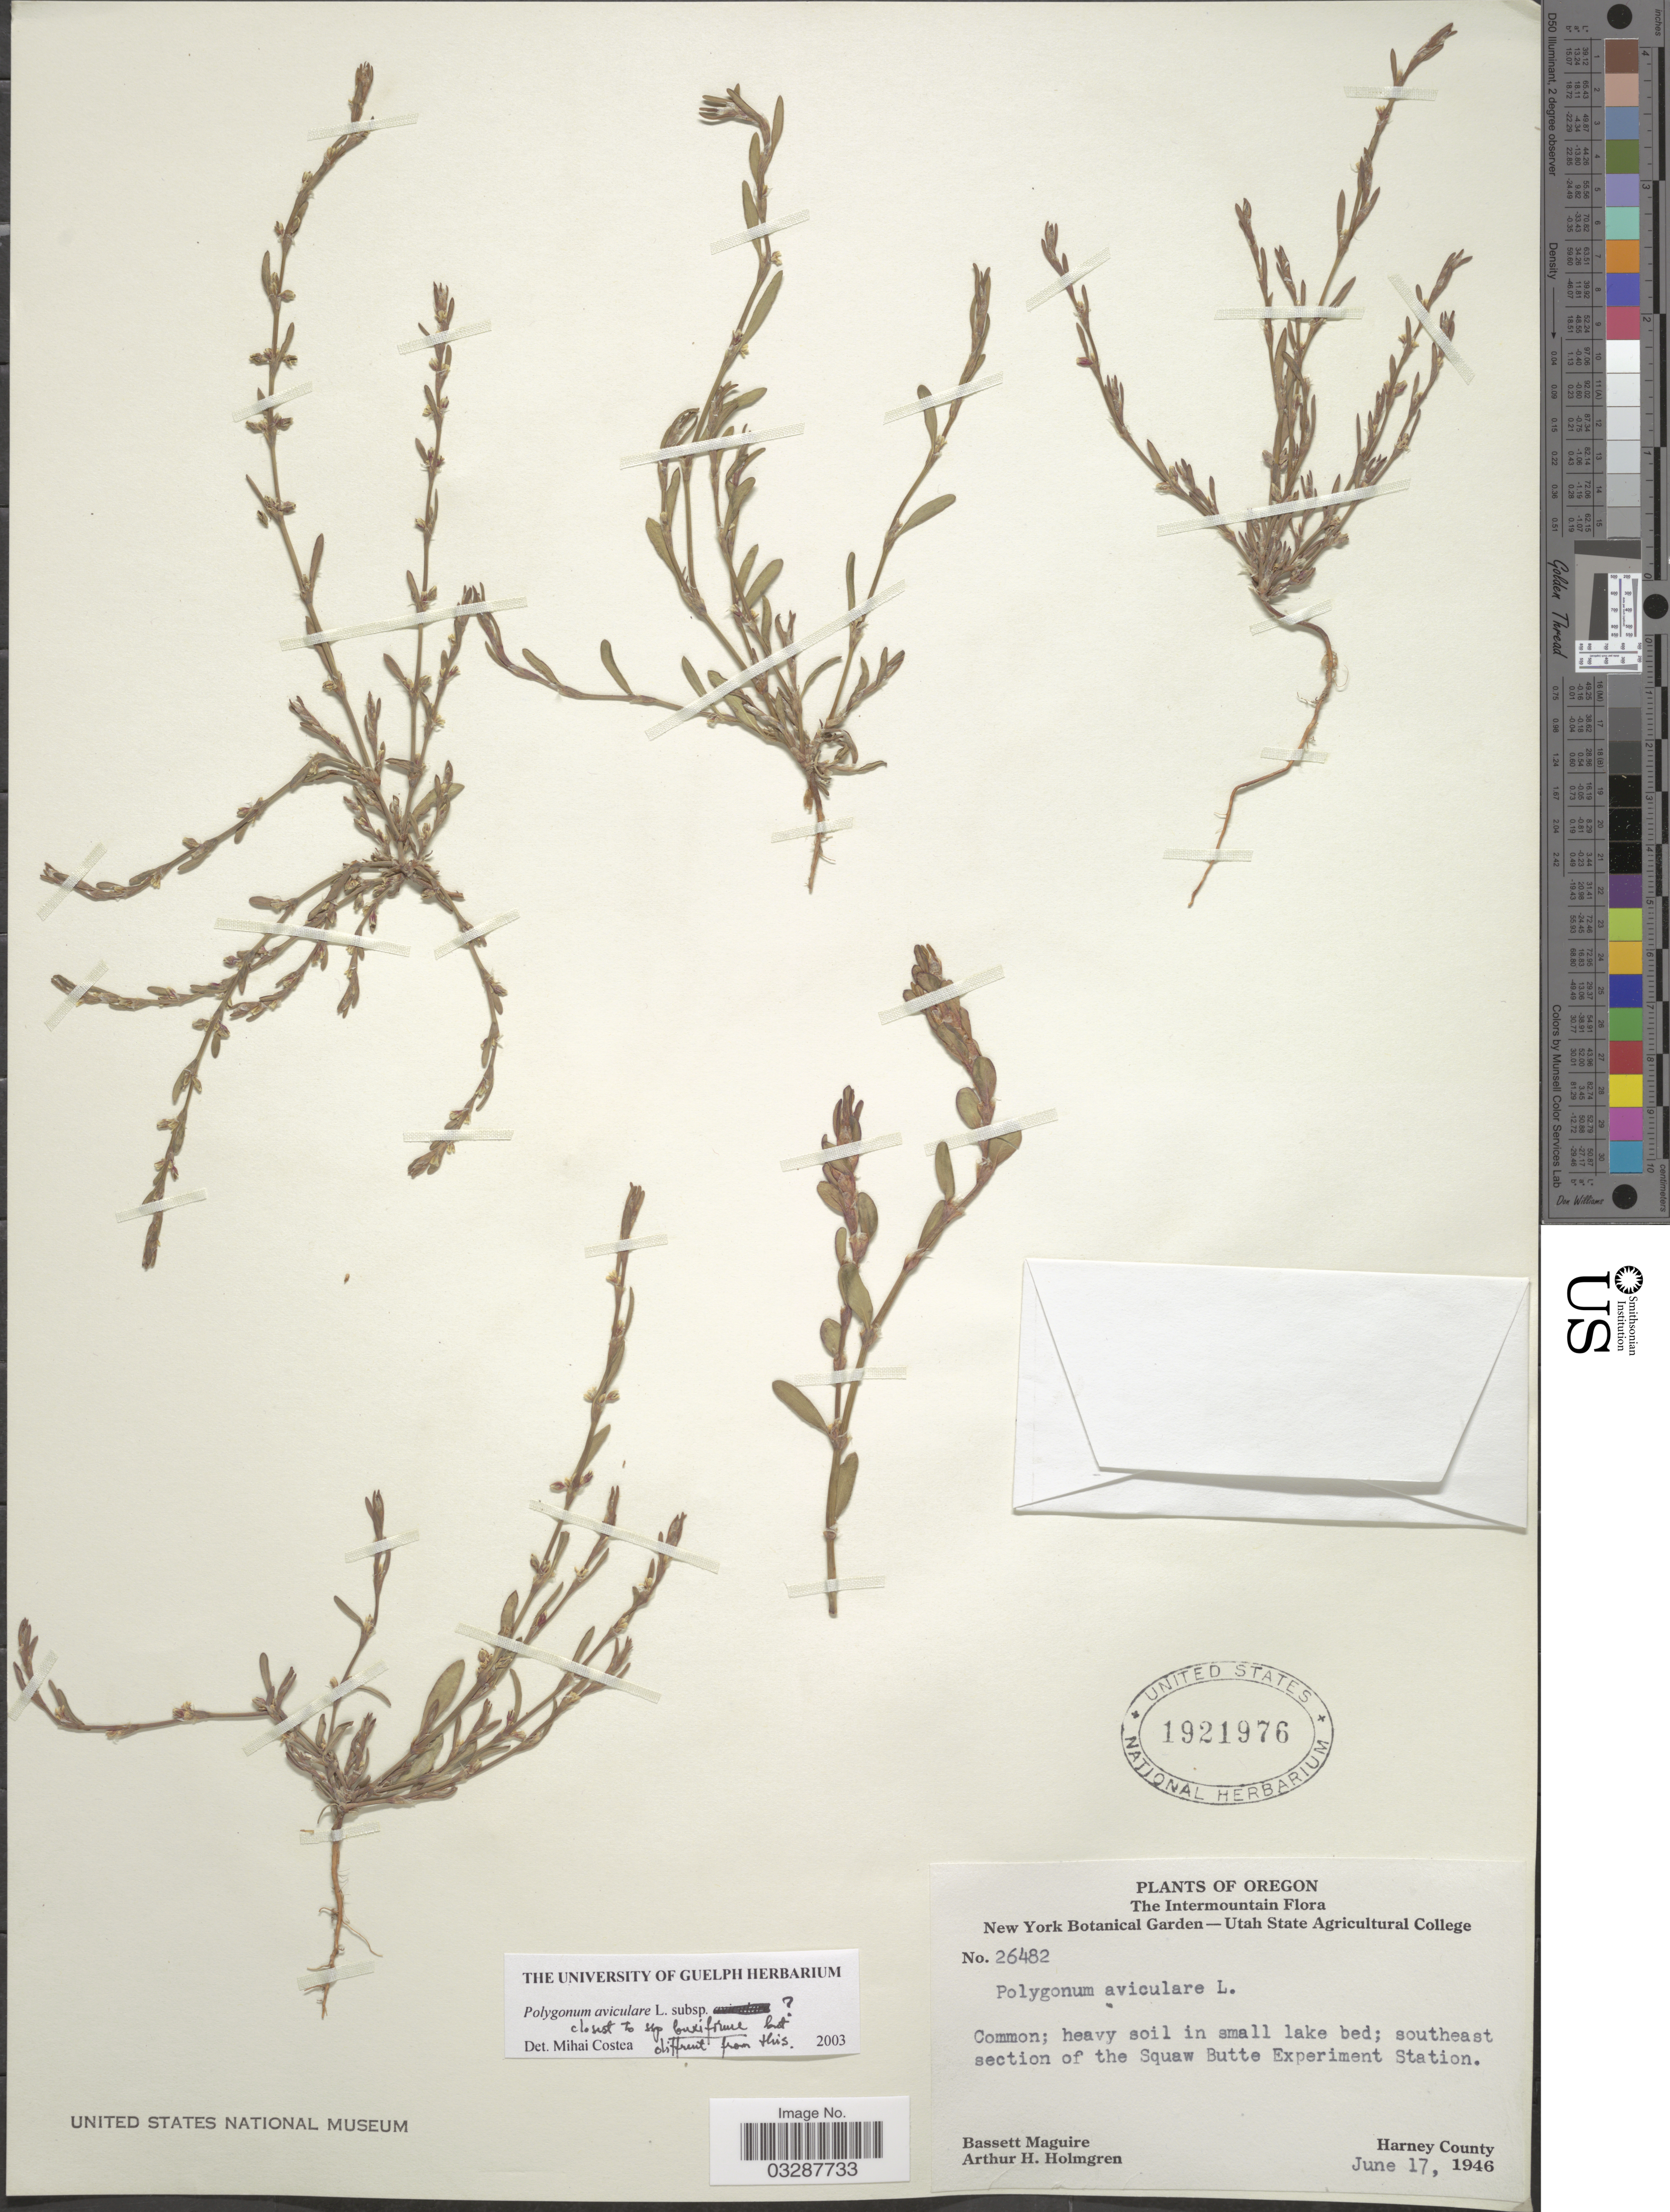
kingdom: Plantae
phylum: Tracheophyta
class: Magnoliopsida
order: Caryophyllales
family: Polygonaceae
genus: Polygonum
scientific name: Polygonum aviculare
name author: L.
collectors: B. Maguire & A. H. Holmgren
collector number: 26482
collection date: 1946-06-17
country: United States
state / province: Oregon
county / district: Harney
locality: The Intermountain Flora. Southeast section of the Squaw Butte Experiment Station. Harney County.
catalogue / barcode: US 1921976